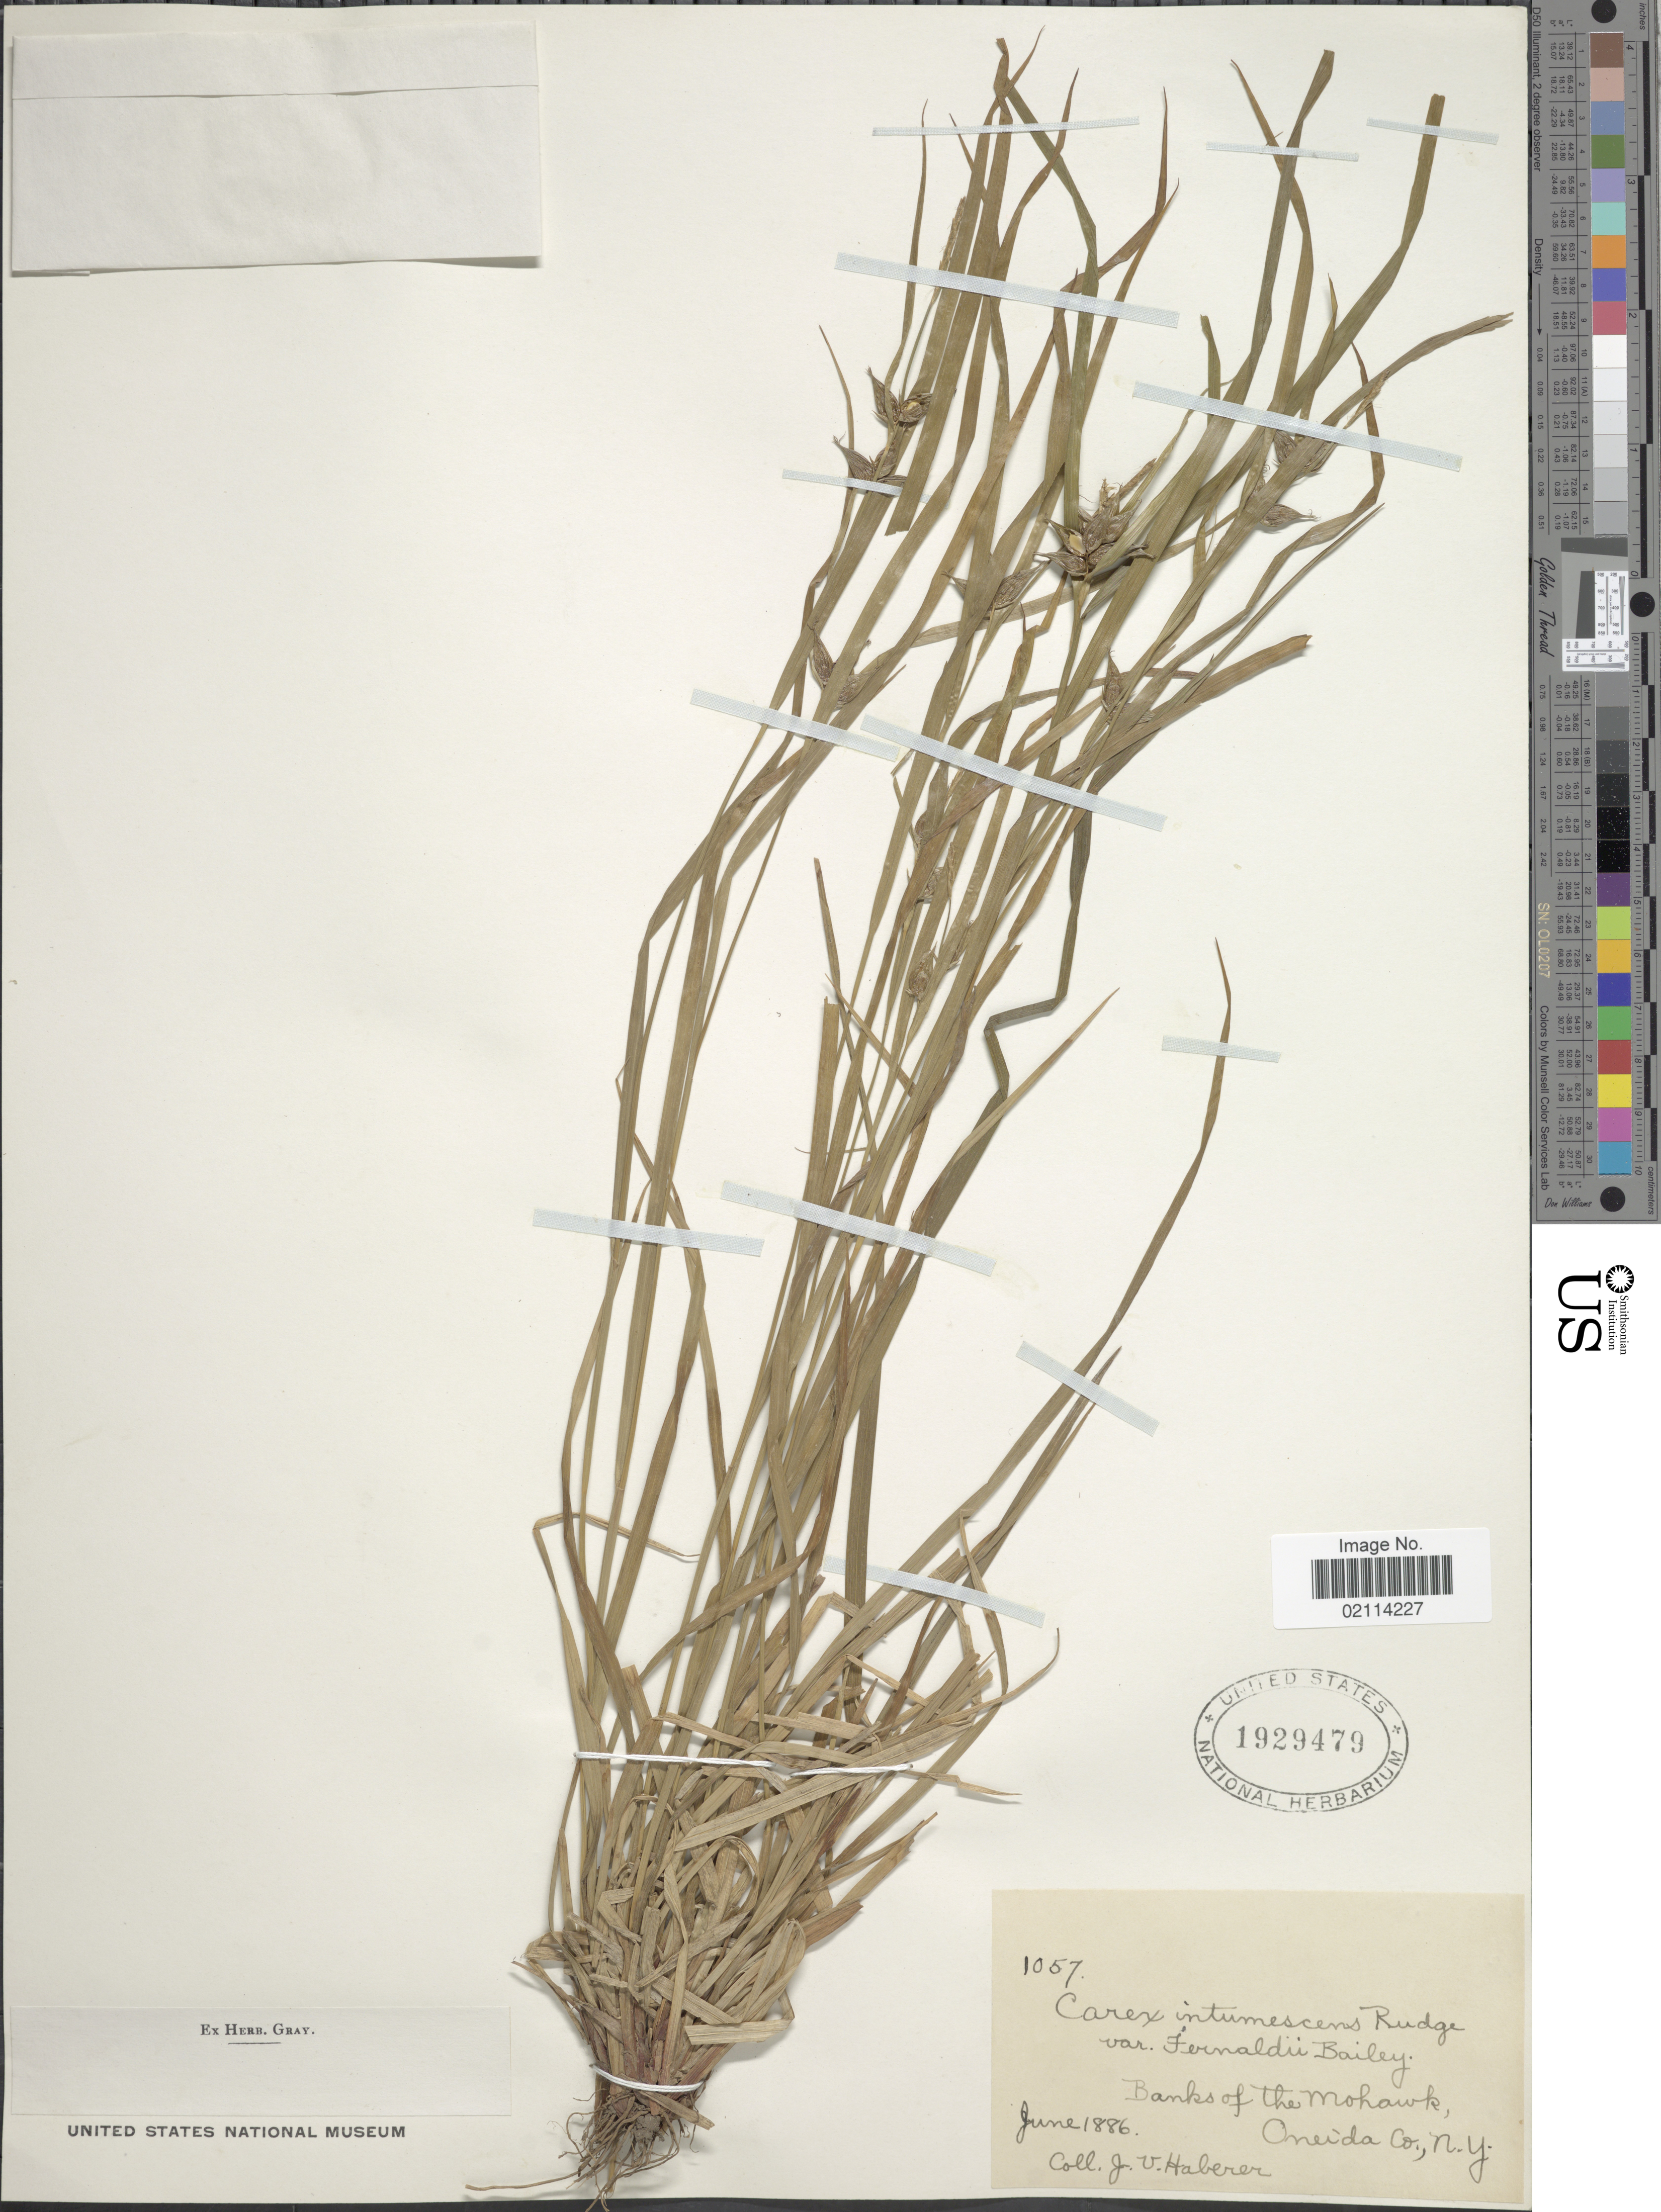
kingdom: Plantae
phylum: Tracheophyta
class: Liliopsida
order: Poales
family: Cyperaceae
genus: Carex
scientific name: Carex intumescens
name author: Rudge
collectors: J. V. Haberer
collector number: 1057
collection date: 1886-06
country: United States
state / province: New York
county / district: Oneida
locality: Banks of the Mohawk, Oneida Co.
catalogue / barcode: US 1929479